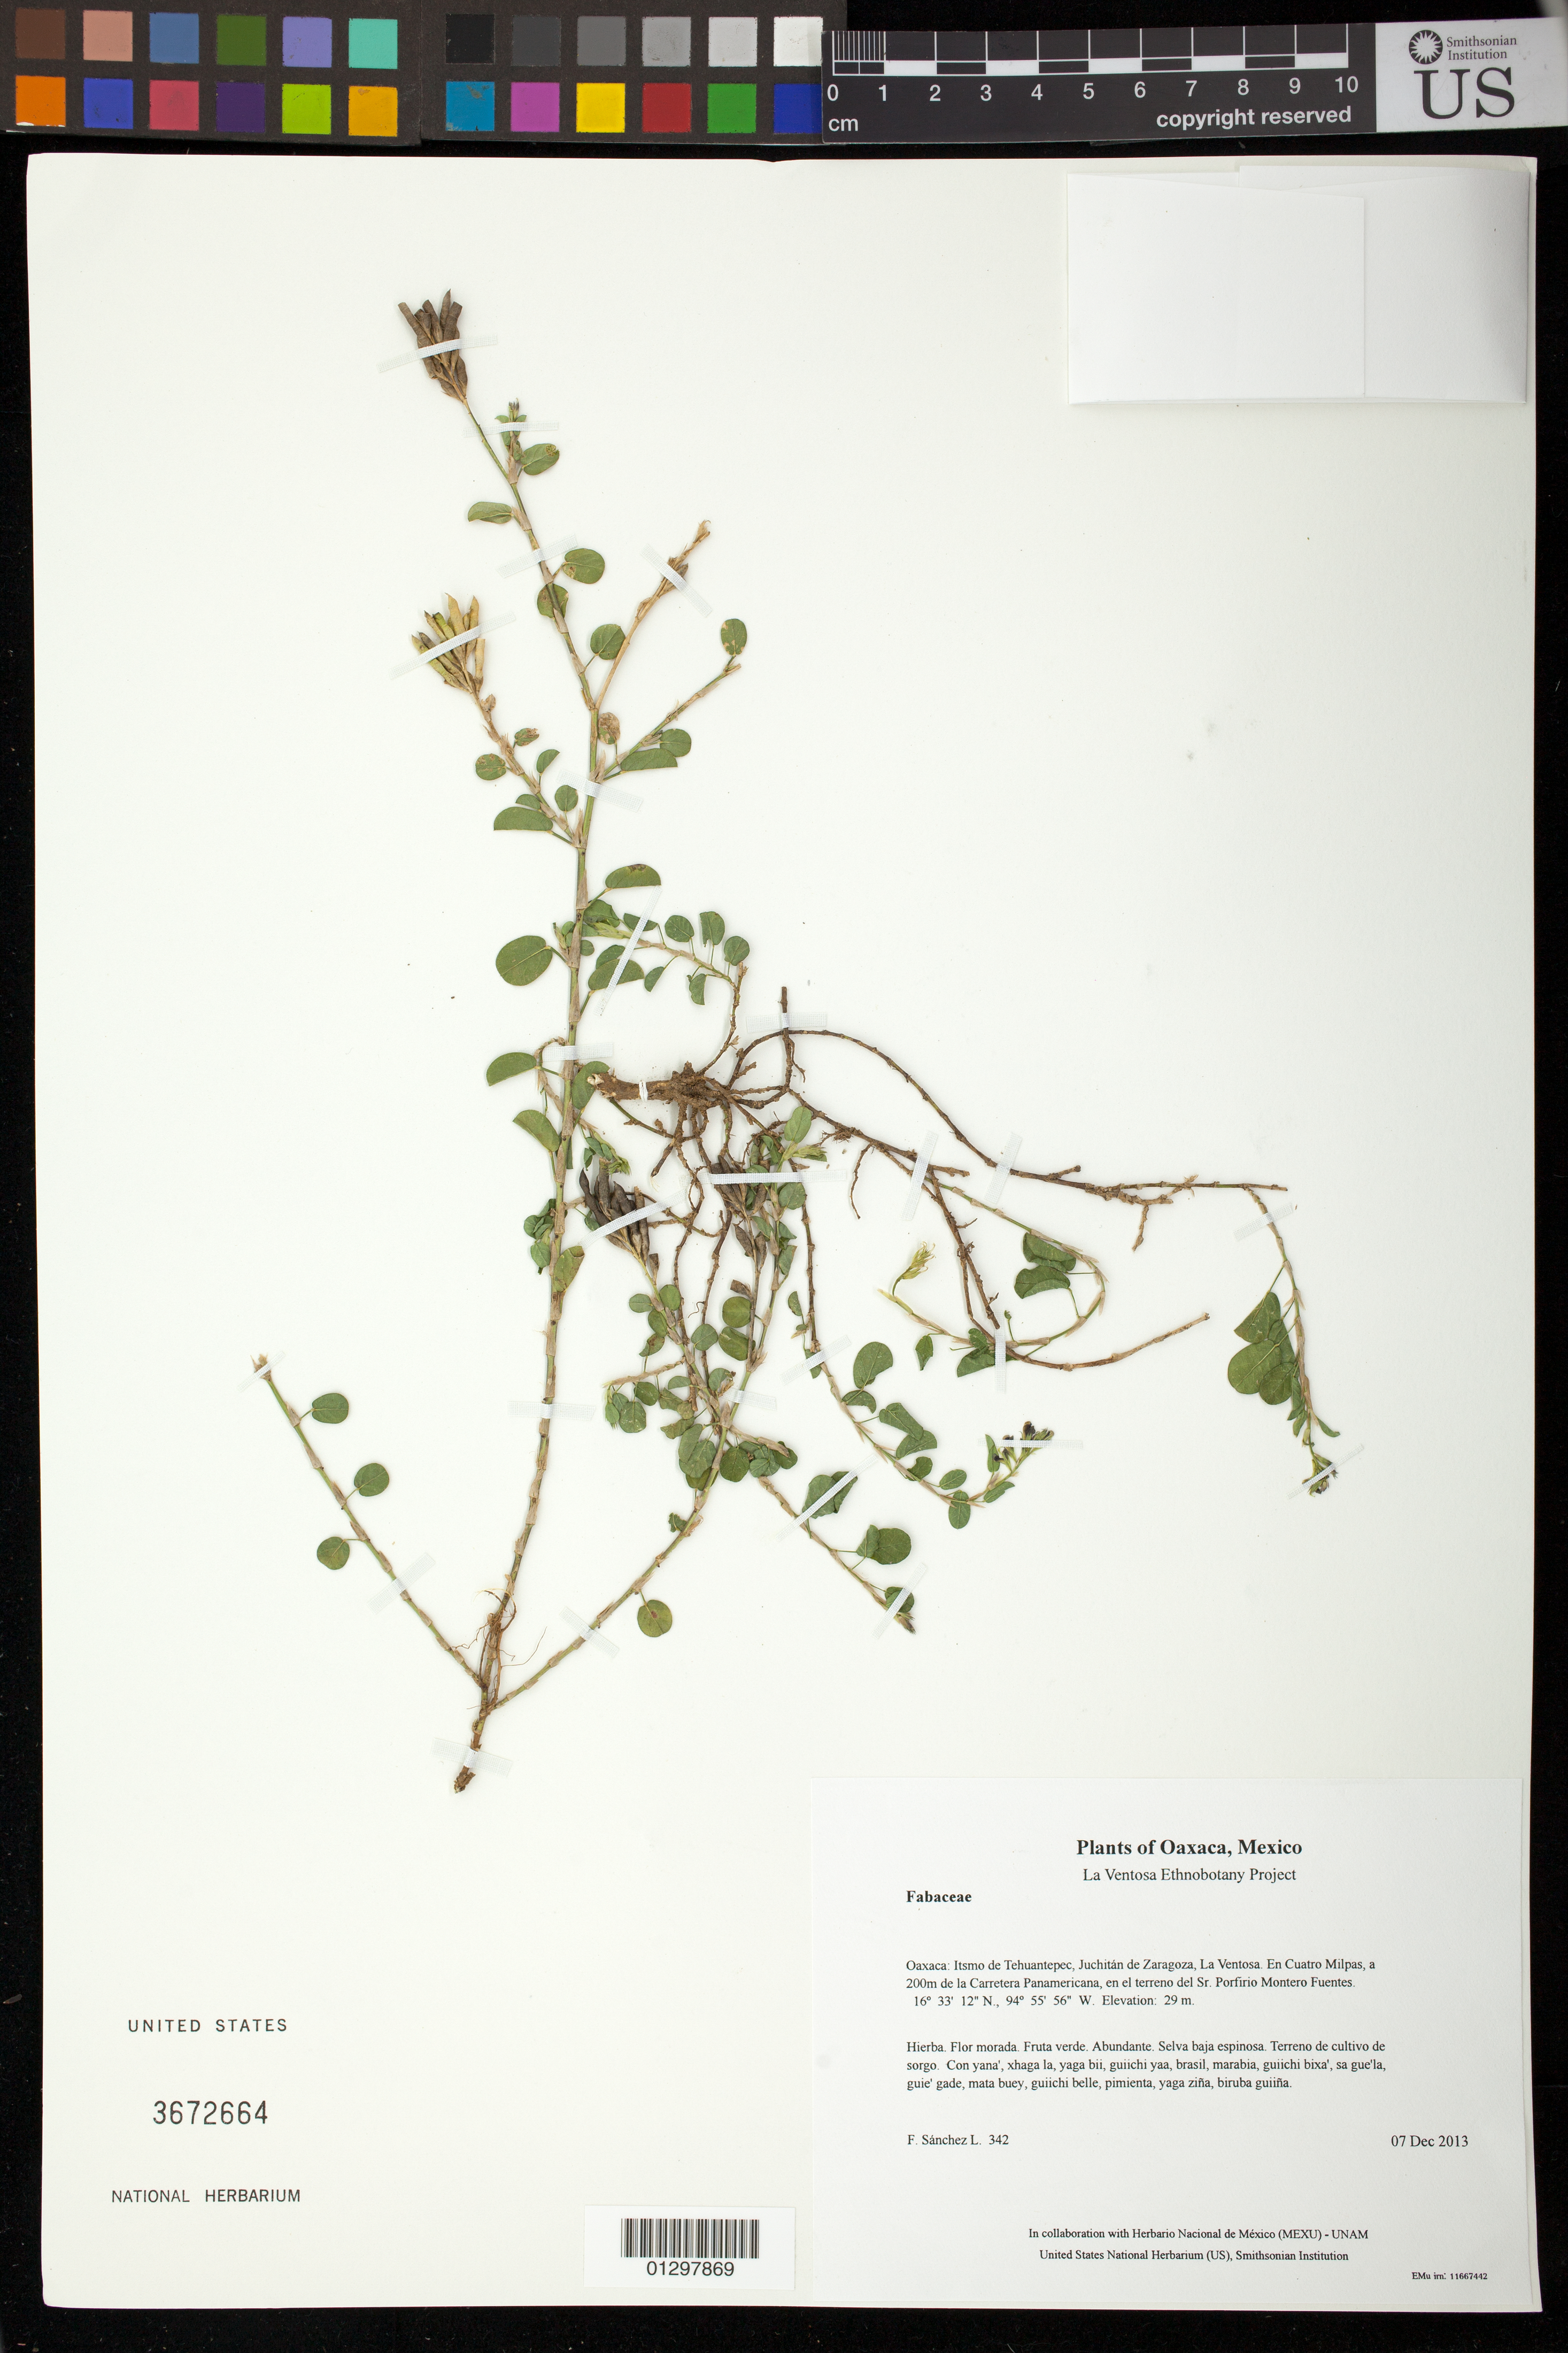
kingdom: Plantae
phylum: Tracheophyta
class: Magnoliopsida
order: Fabales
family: Fabaceae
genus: Alysicarpus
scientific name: Alysicarpus vaginalis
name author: (L.) DC.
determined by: Velasco G., Kenia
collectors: F. Sánchez L.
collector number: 342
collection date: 2013-12-07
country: Mexico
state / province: Oaxaca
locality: Itsmo de Tehuantepec, Juchitán de Zaragoza, La Ventosa. En Cuatro Milpas, a 200m de la Carretera Panamericana, en el terreno del Sr. Porfirio Montero Fuentes.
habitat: Selva baja espinosa. Terreno de cultivo de sorgo.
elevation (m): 29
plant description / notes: JEBOT, MEXU, SERO, US; Guixi bandaga. Guie' nagu. Cuaananaxhi naga'. Stale.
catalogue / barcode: US 3672664